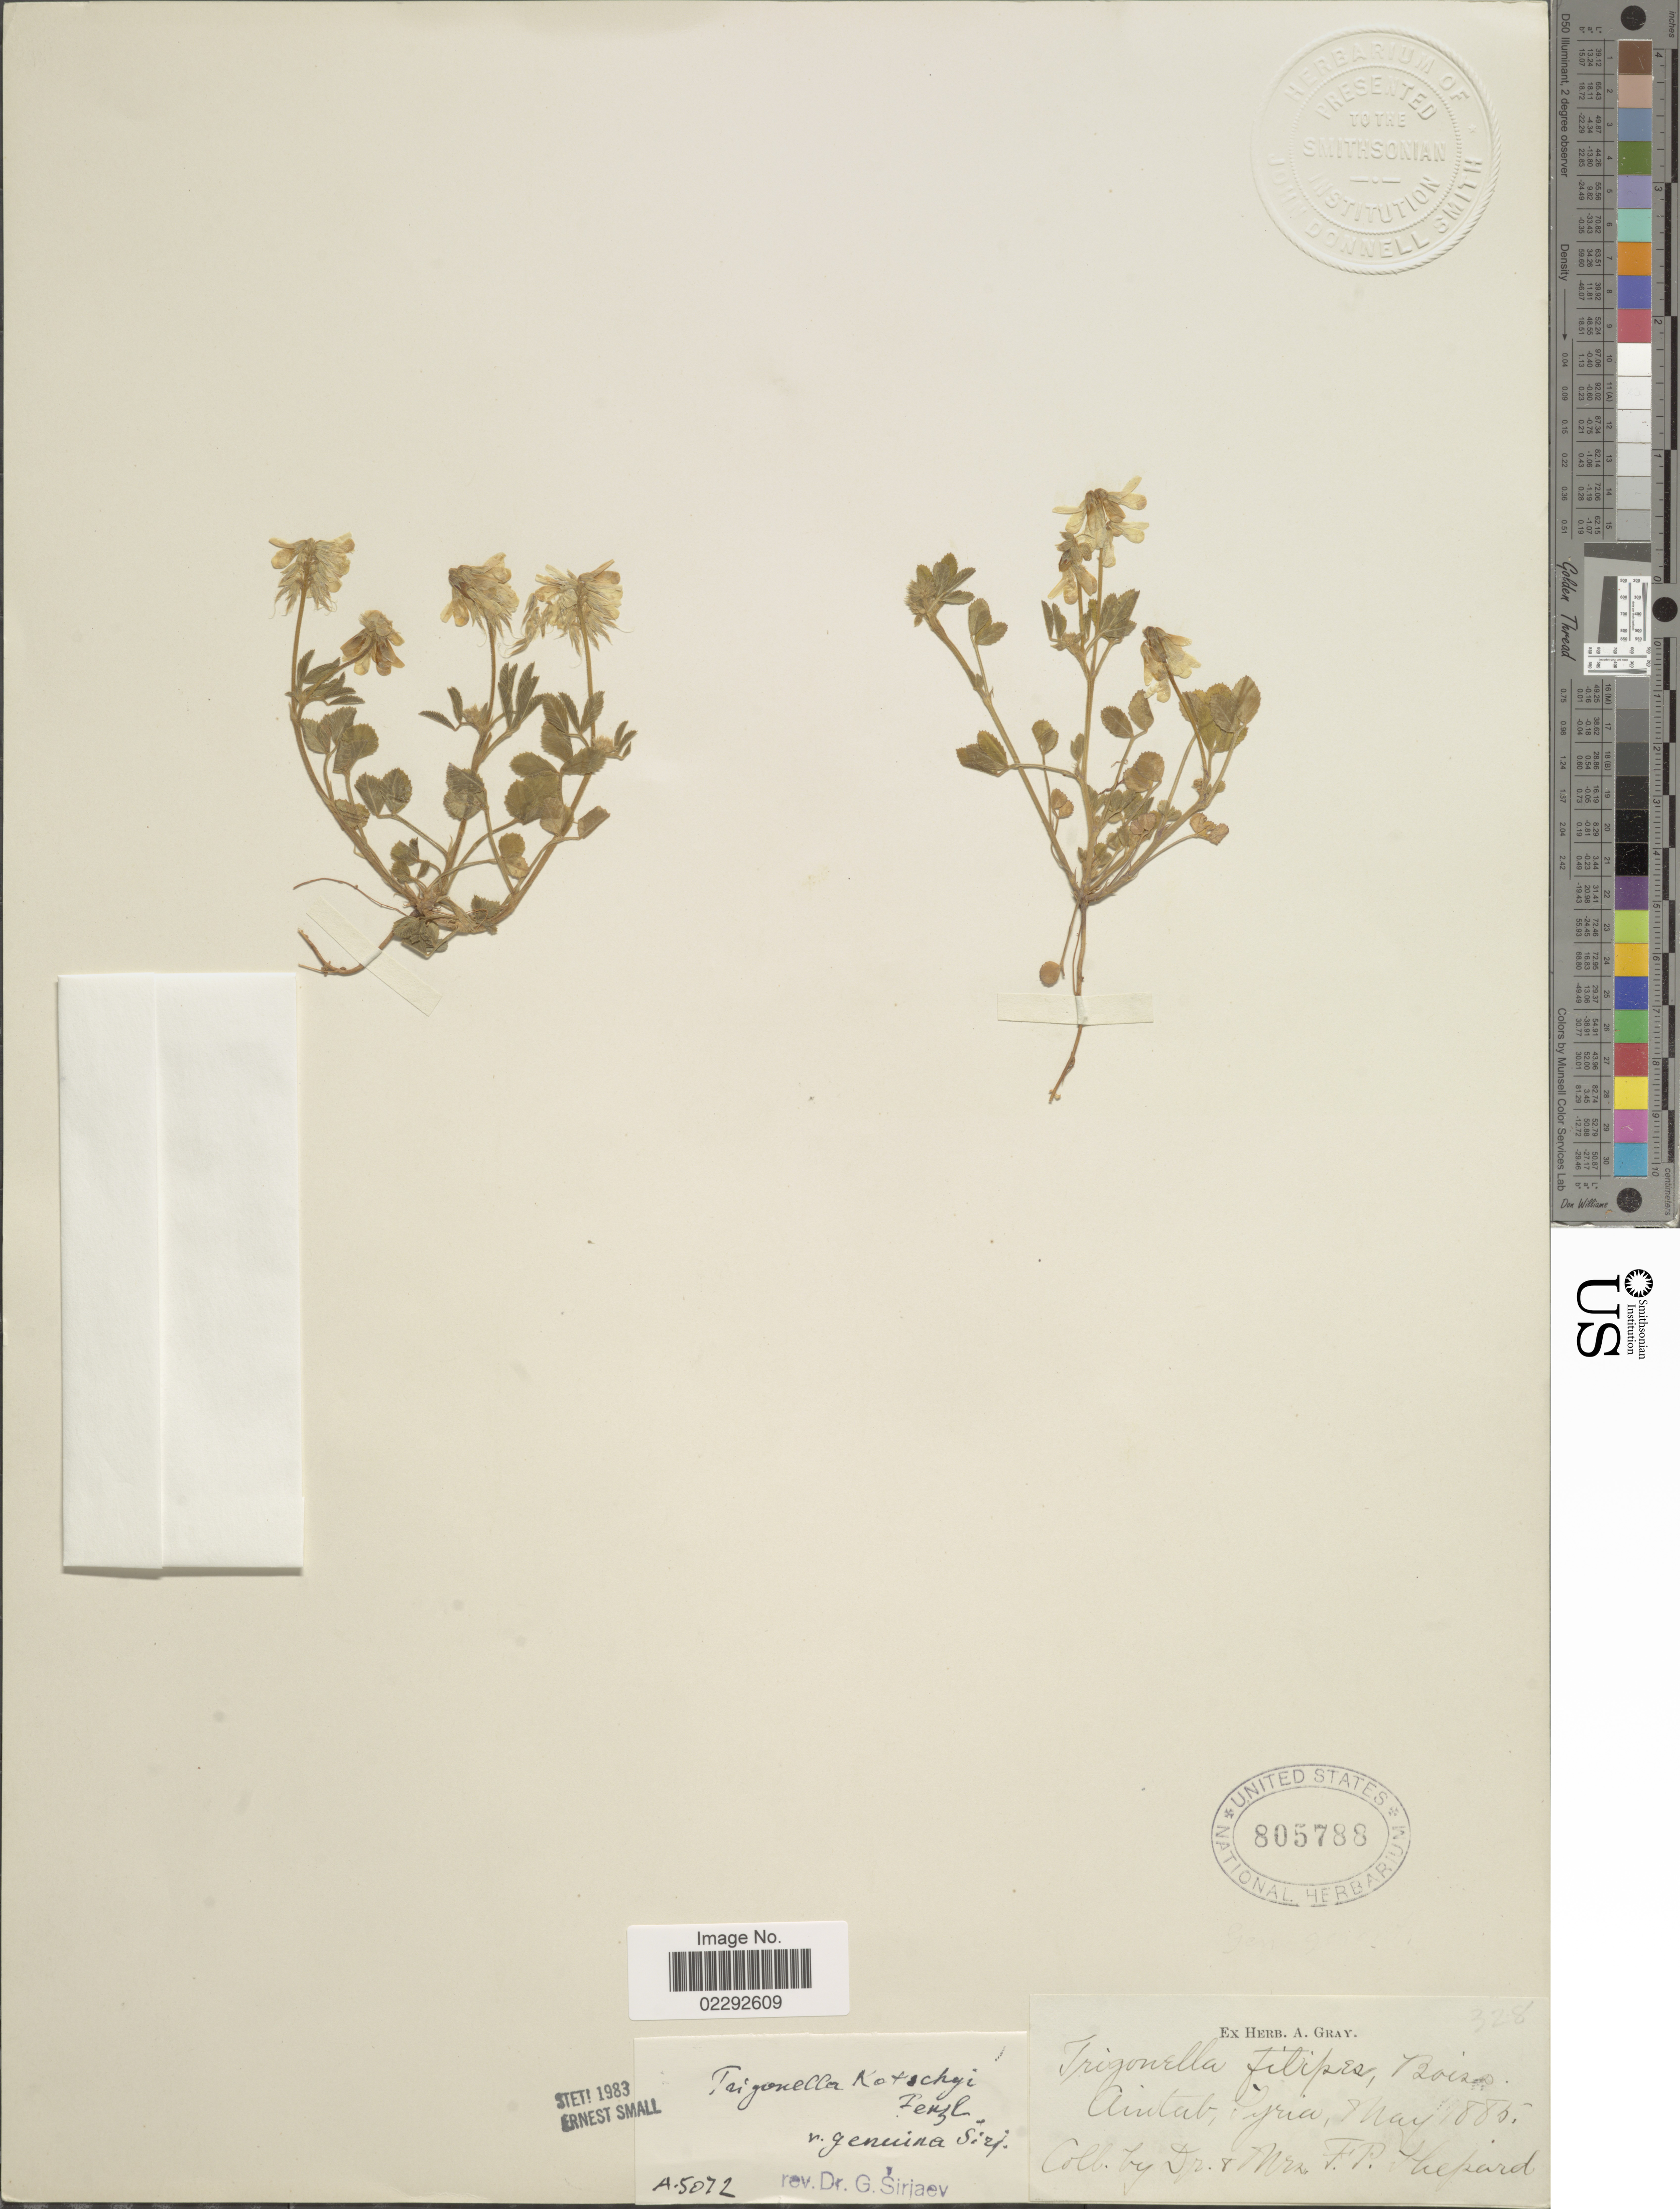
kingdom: Plantae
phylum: Tracheophyta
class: Magnoliopsida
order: Fabales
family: Fabaceae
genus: Trigonella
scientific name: Trigonella kotschyi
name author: Fenzl ex Boiss.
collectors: F. P. Shepard & Mrs. Shepard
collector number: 328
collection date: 1885-05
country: Syria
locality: Aintab [interpreted]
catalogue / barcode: US 805788